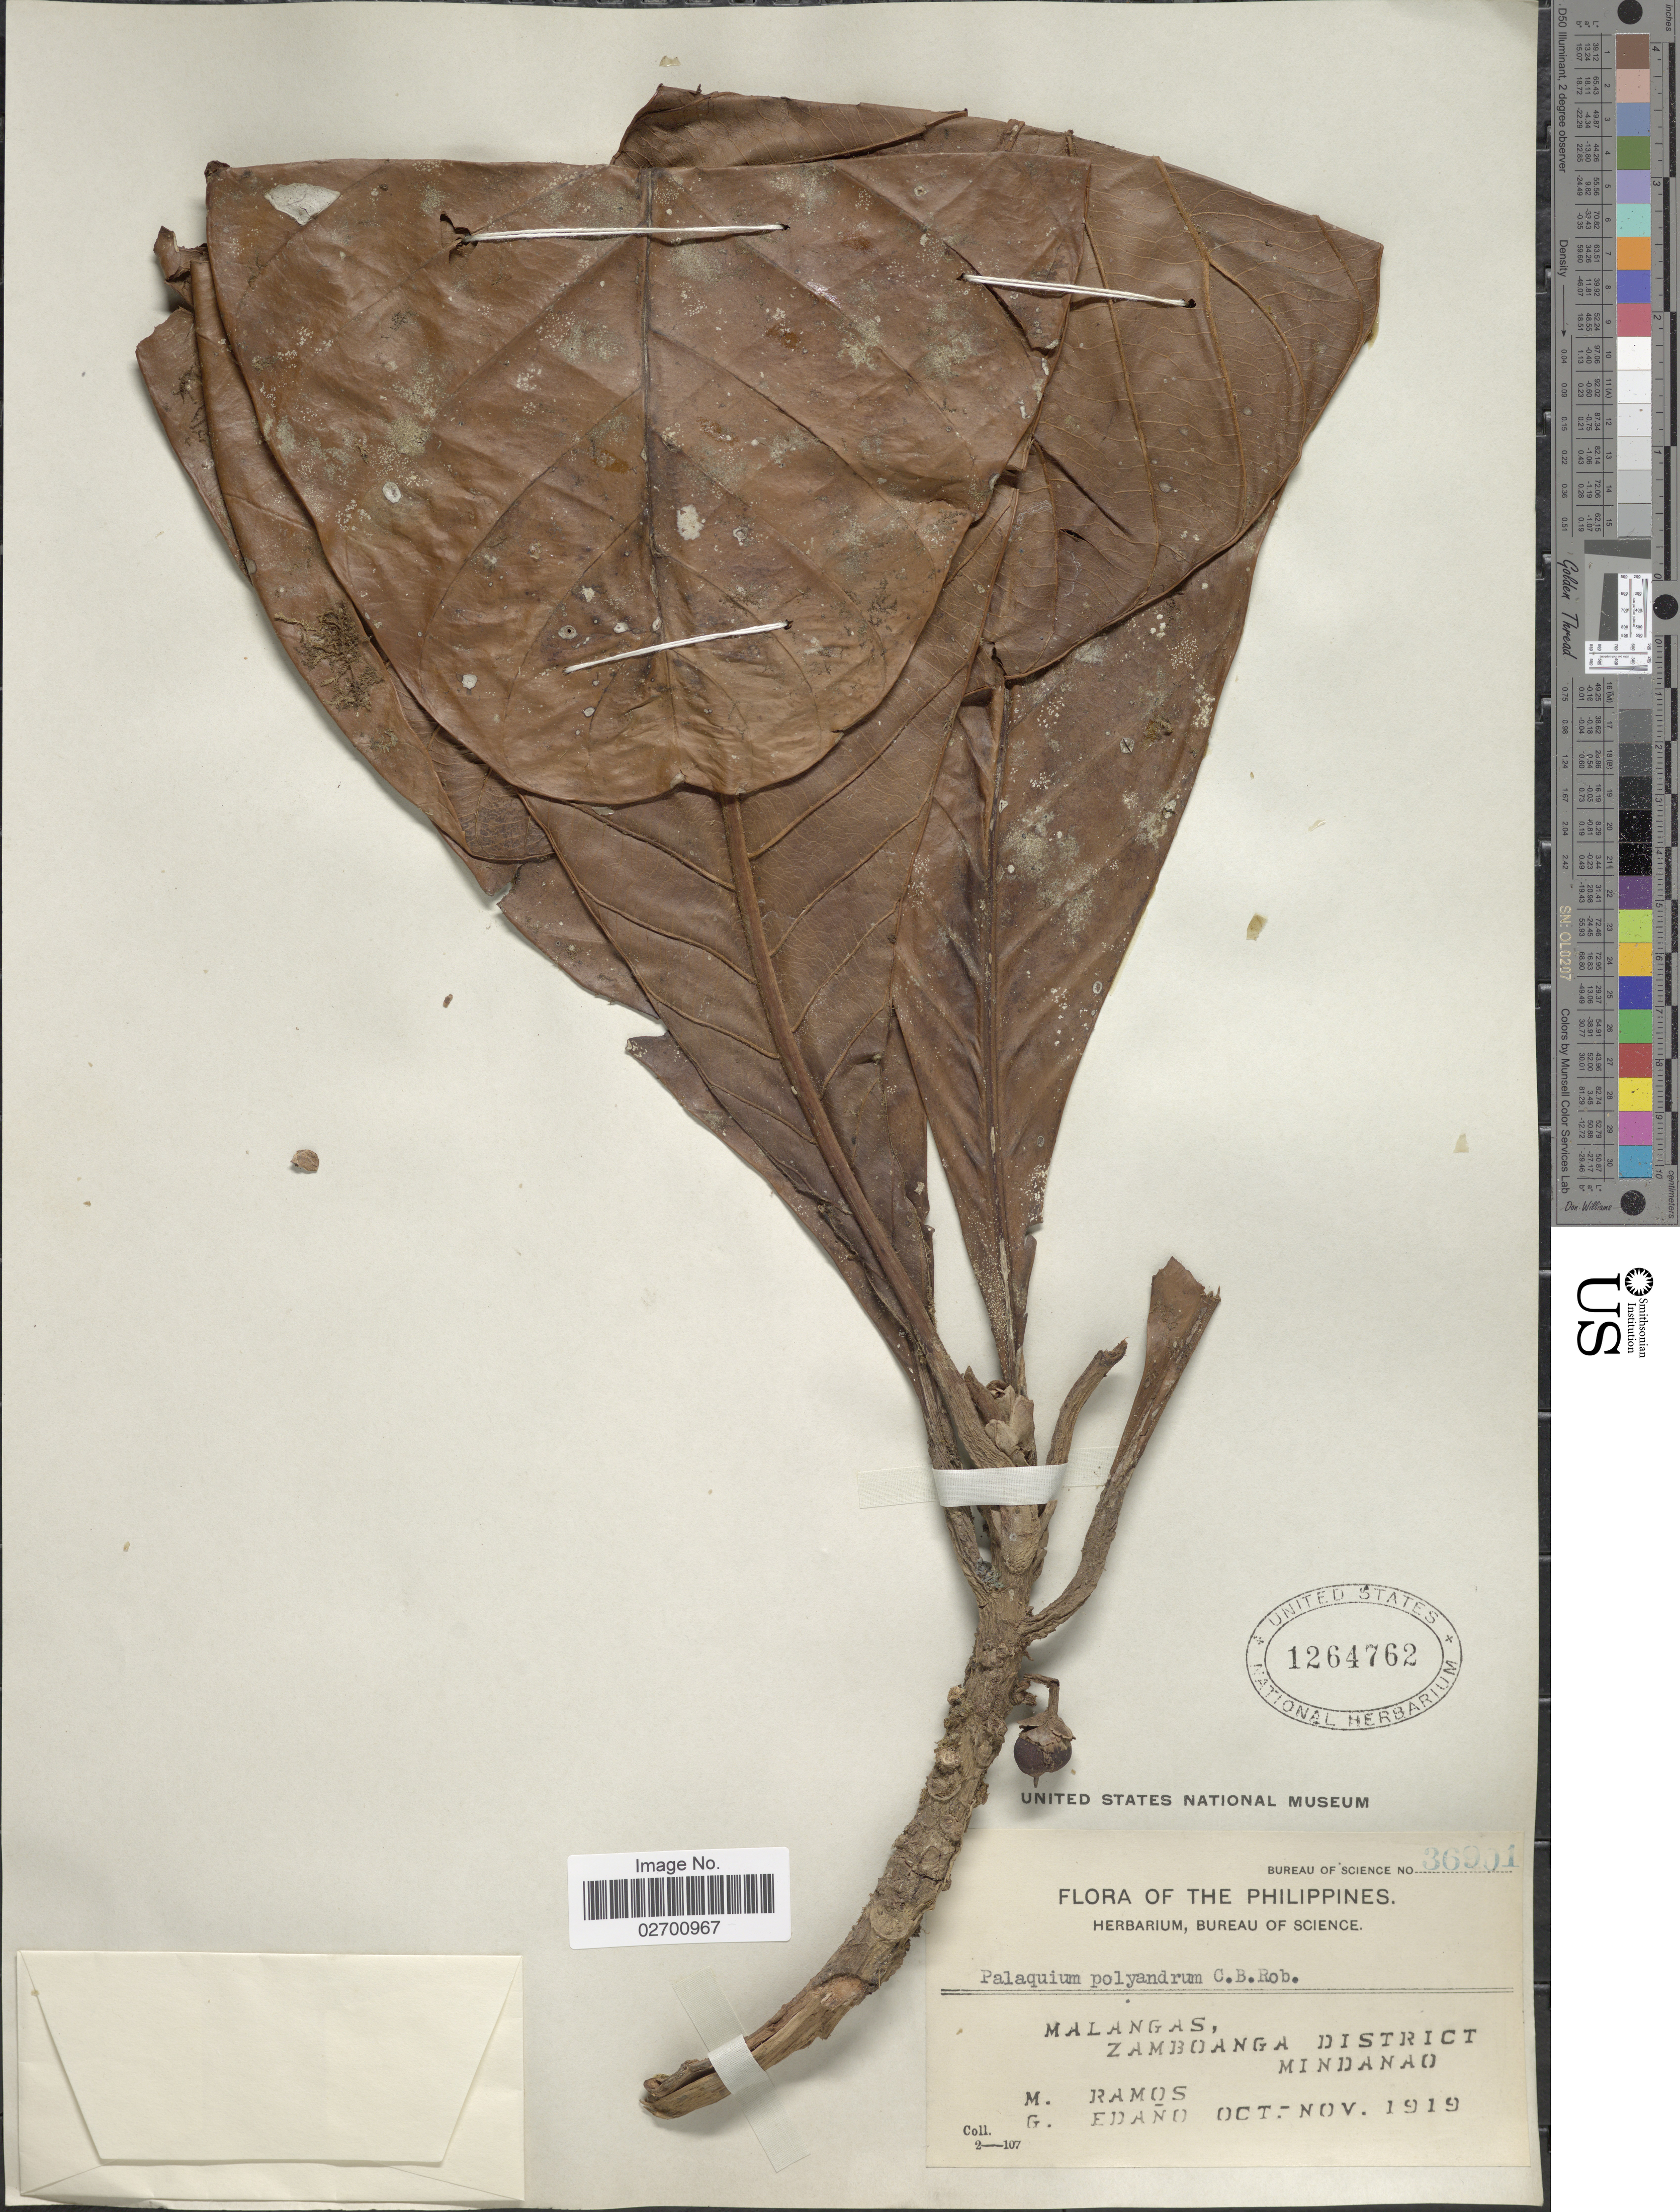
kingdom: Plantae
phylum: Tracheophyta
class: Magnoliopsida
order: Ericales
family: Sapotaceae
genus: Palaquium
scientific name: Palaquium polyandrum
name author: C.B. Rob.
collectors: M. Ramos & G. Edaño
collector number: Bureau of Science 36901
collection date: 1919-10/1919-11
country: Philippines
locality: Malangas, Zamboanga District, Mindanao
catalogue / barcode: US 1264762